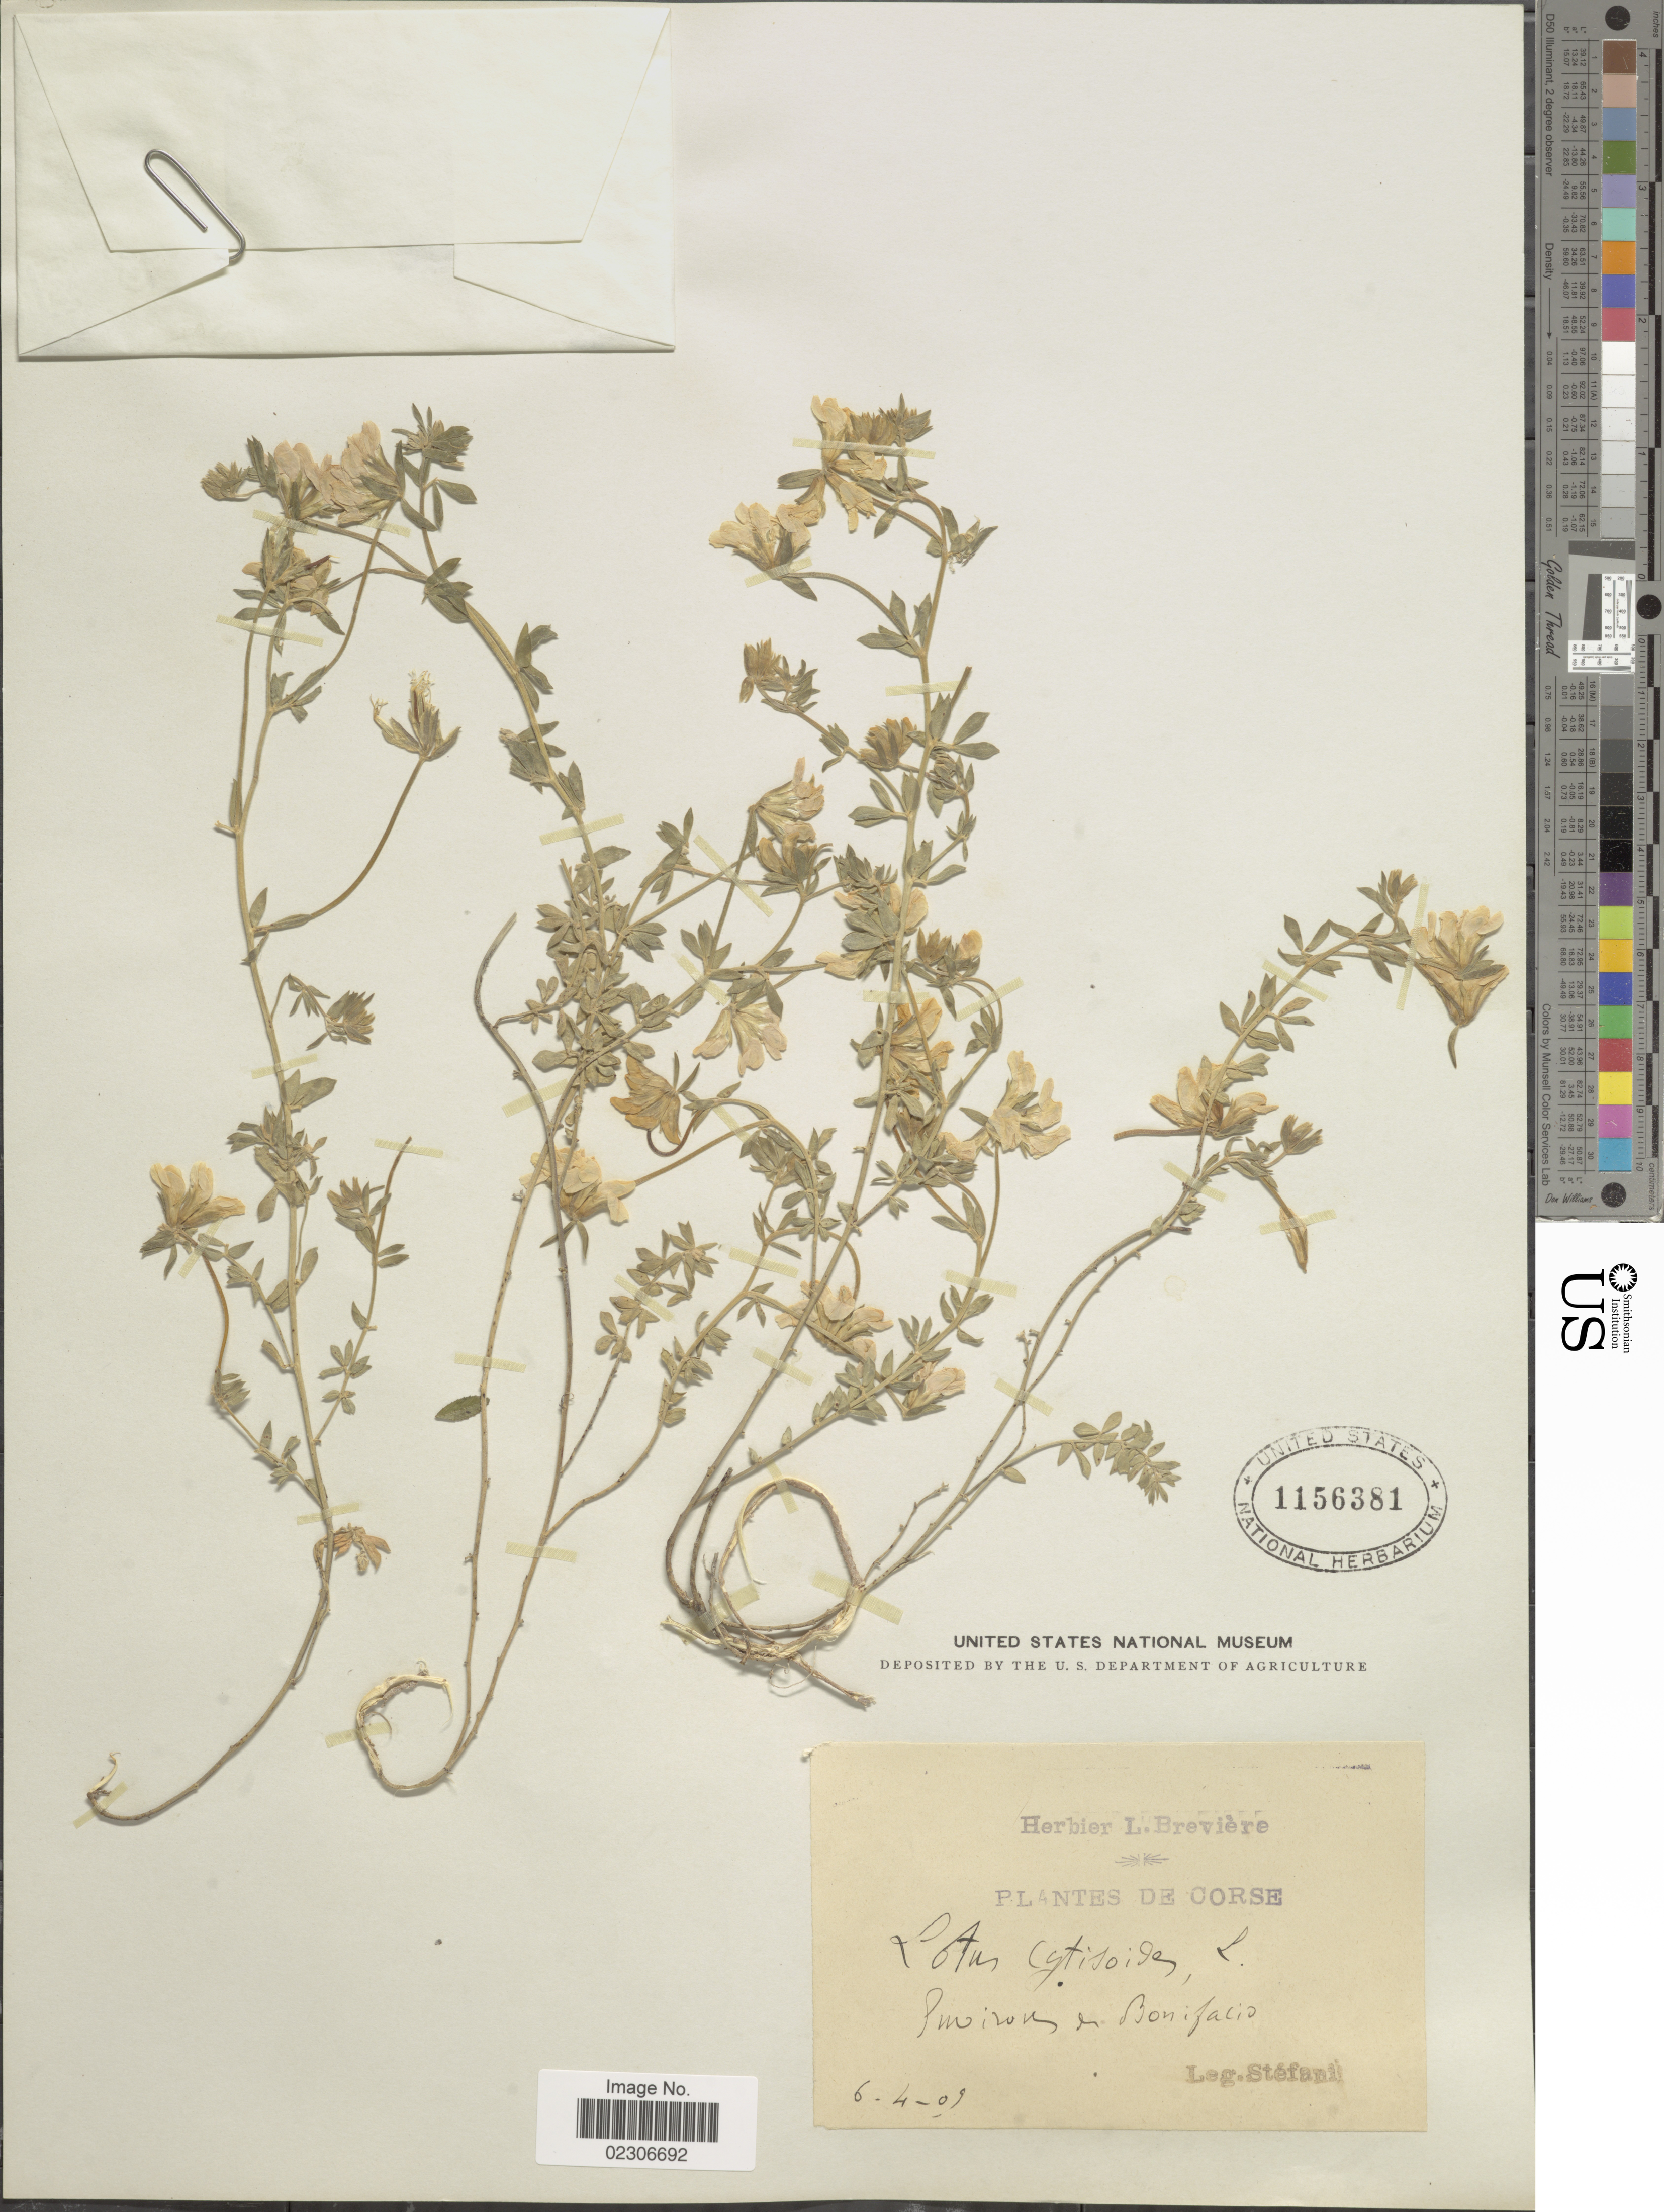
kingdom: Plantae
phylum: Tracheophyta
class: Magnoliopsida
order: Fabales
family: Fabaceae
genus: Lotus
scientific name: Lotus cytisoides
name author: L.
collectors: Stefani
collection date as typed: Transcribed d/m/y: 6/4/9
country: France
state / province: Corsica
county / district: Corse-du-Sud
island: Corse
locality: Corse. Environs en Bonifacio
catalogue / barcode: US 1156381